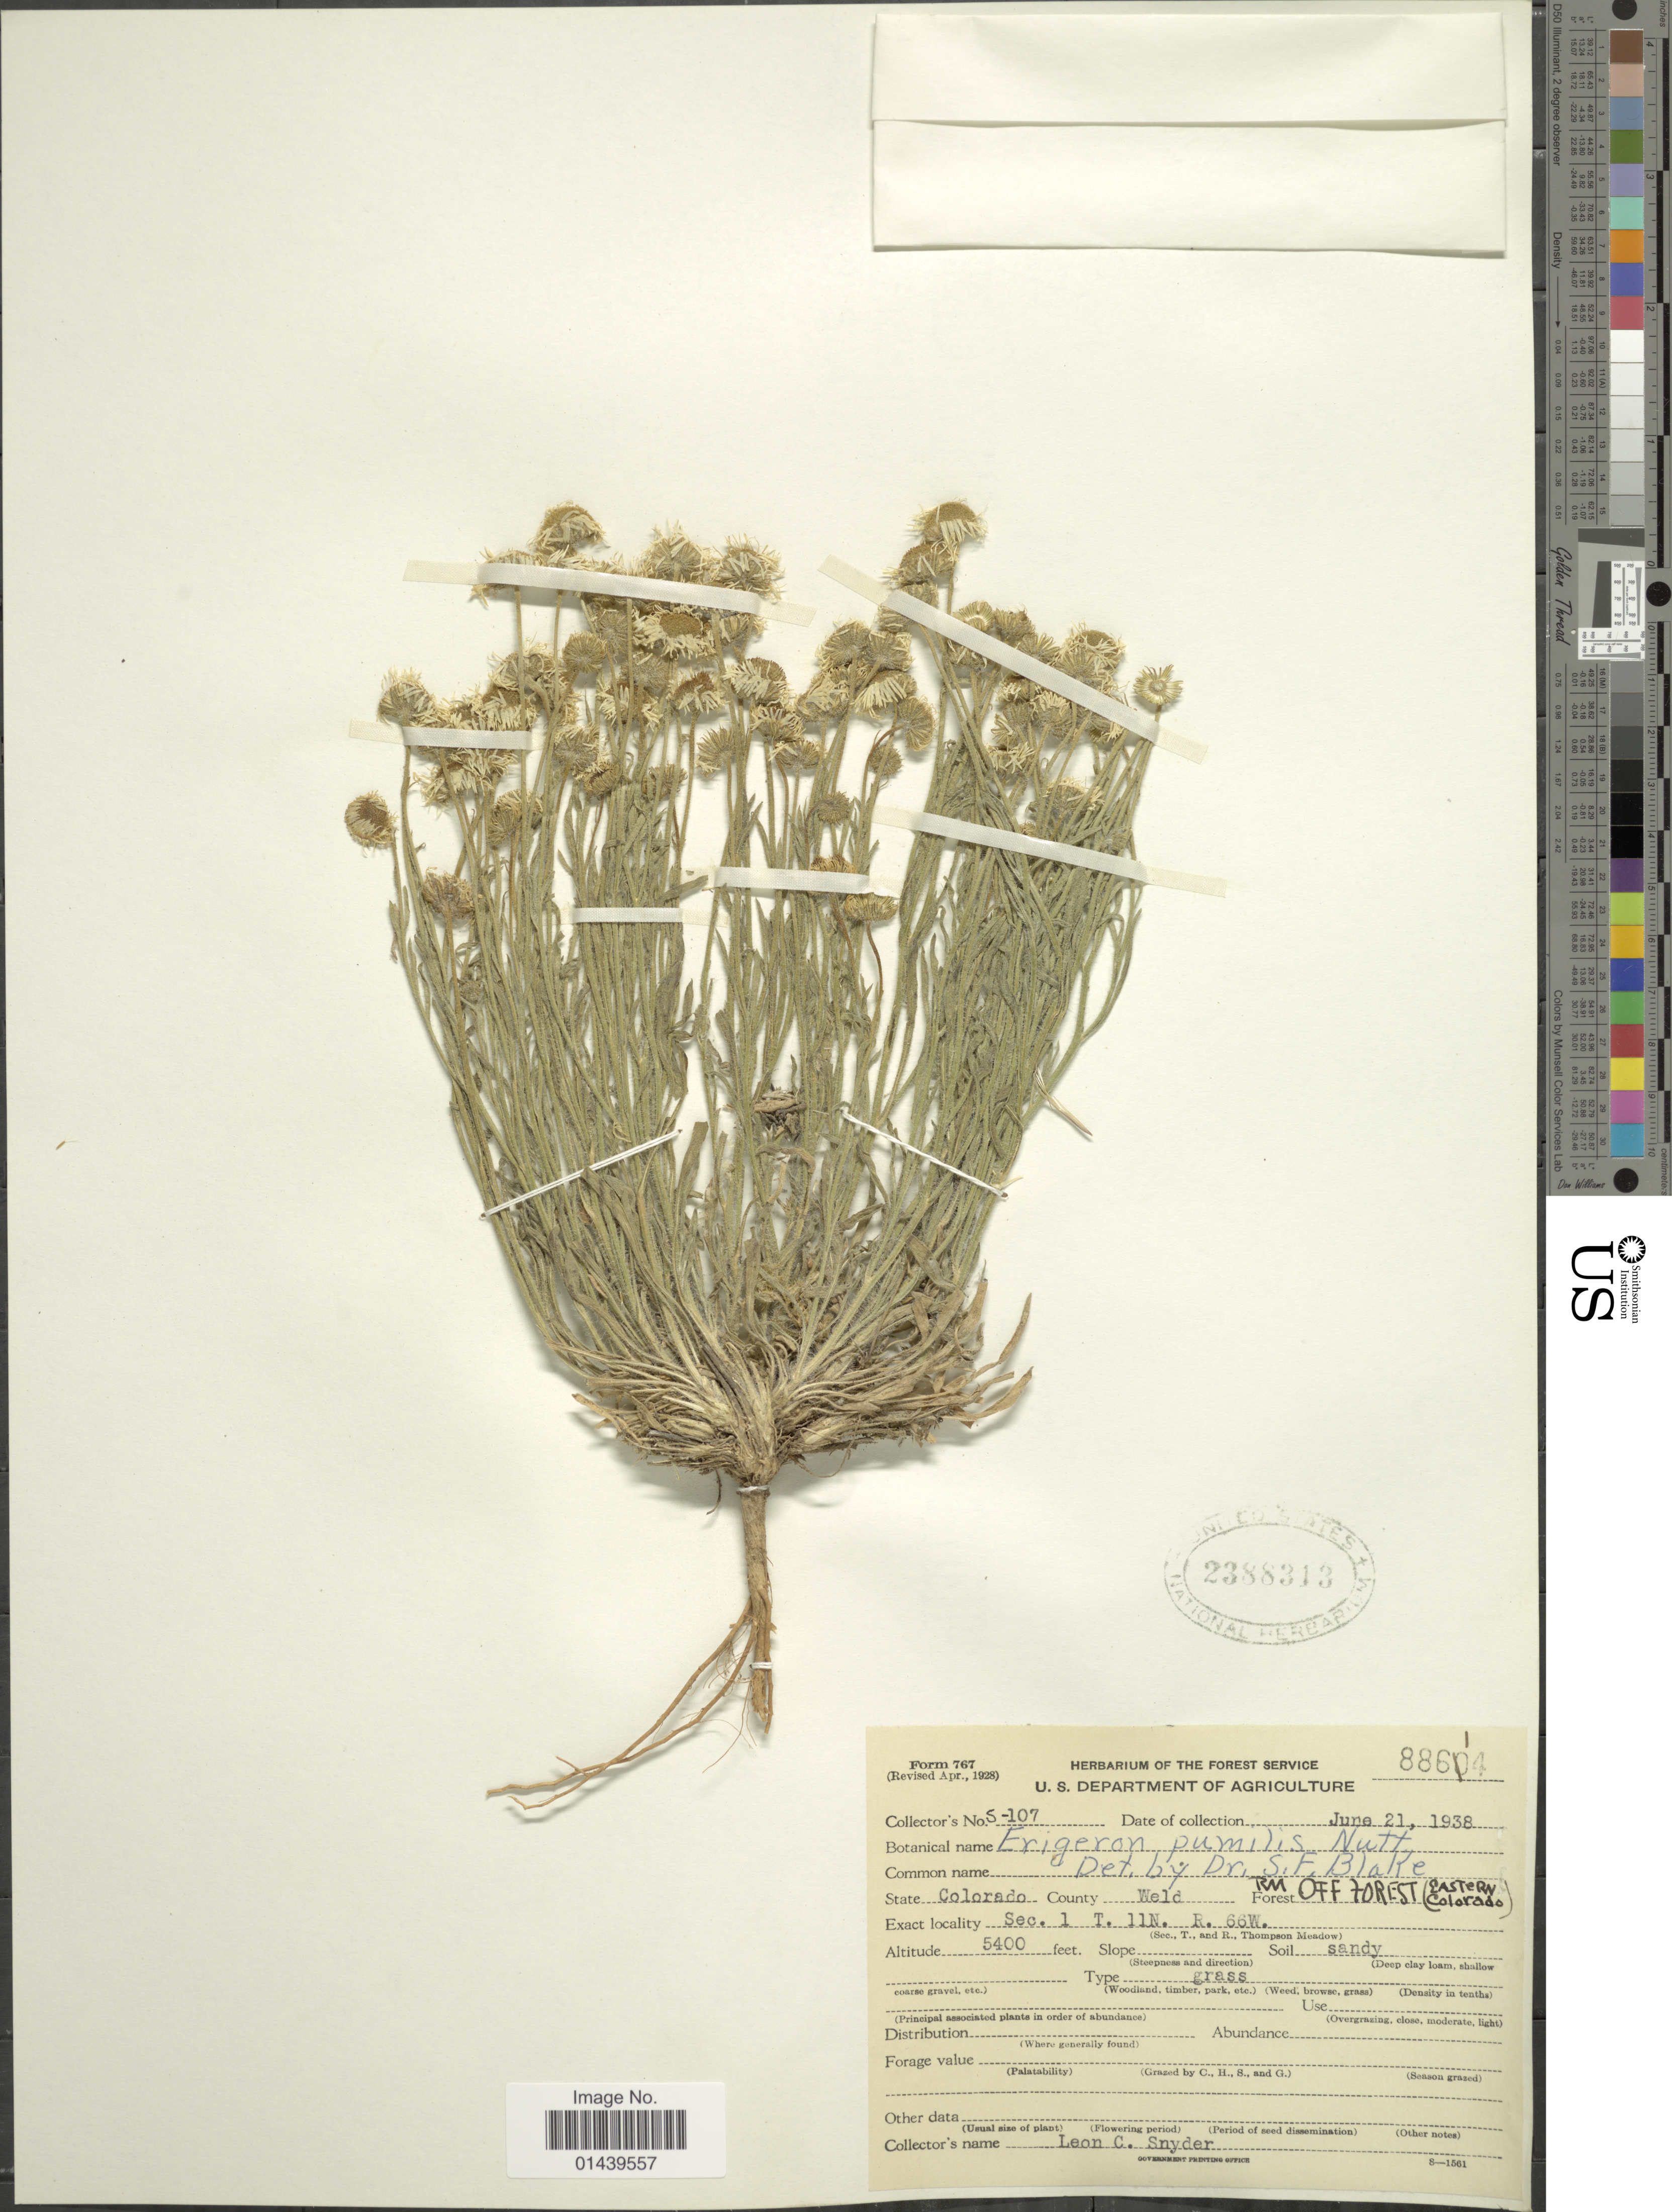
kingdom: Plantae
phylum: Tracheophyta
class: Magnoliopsida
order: Asterales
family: Asteraceae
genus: Erigeron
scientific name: Erigeron pumilus subsp. pumilus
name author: Nutt.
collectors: L. Snyder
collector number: S-107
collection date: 1938-06-21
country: United States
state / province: Colorado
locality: County Weld. RM Off Forest (Eastern Colorado). Sec. 1 T. 11N. R. 66W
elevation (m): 1646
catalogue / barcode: US 2388313